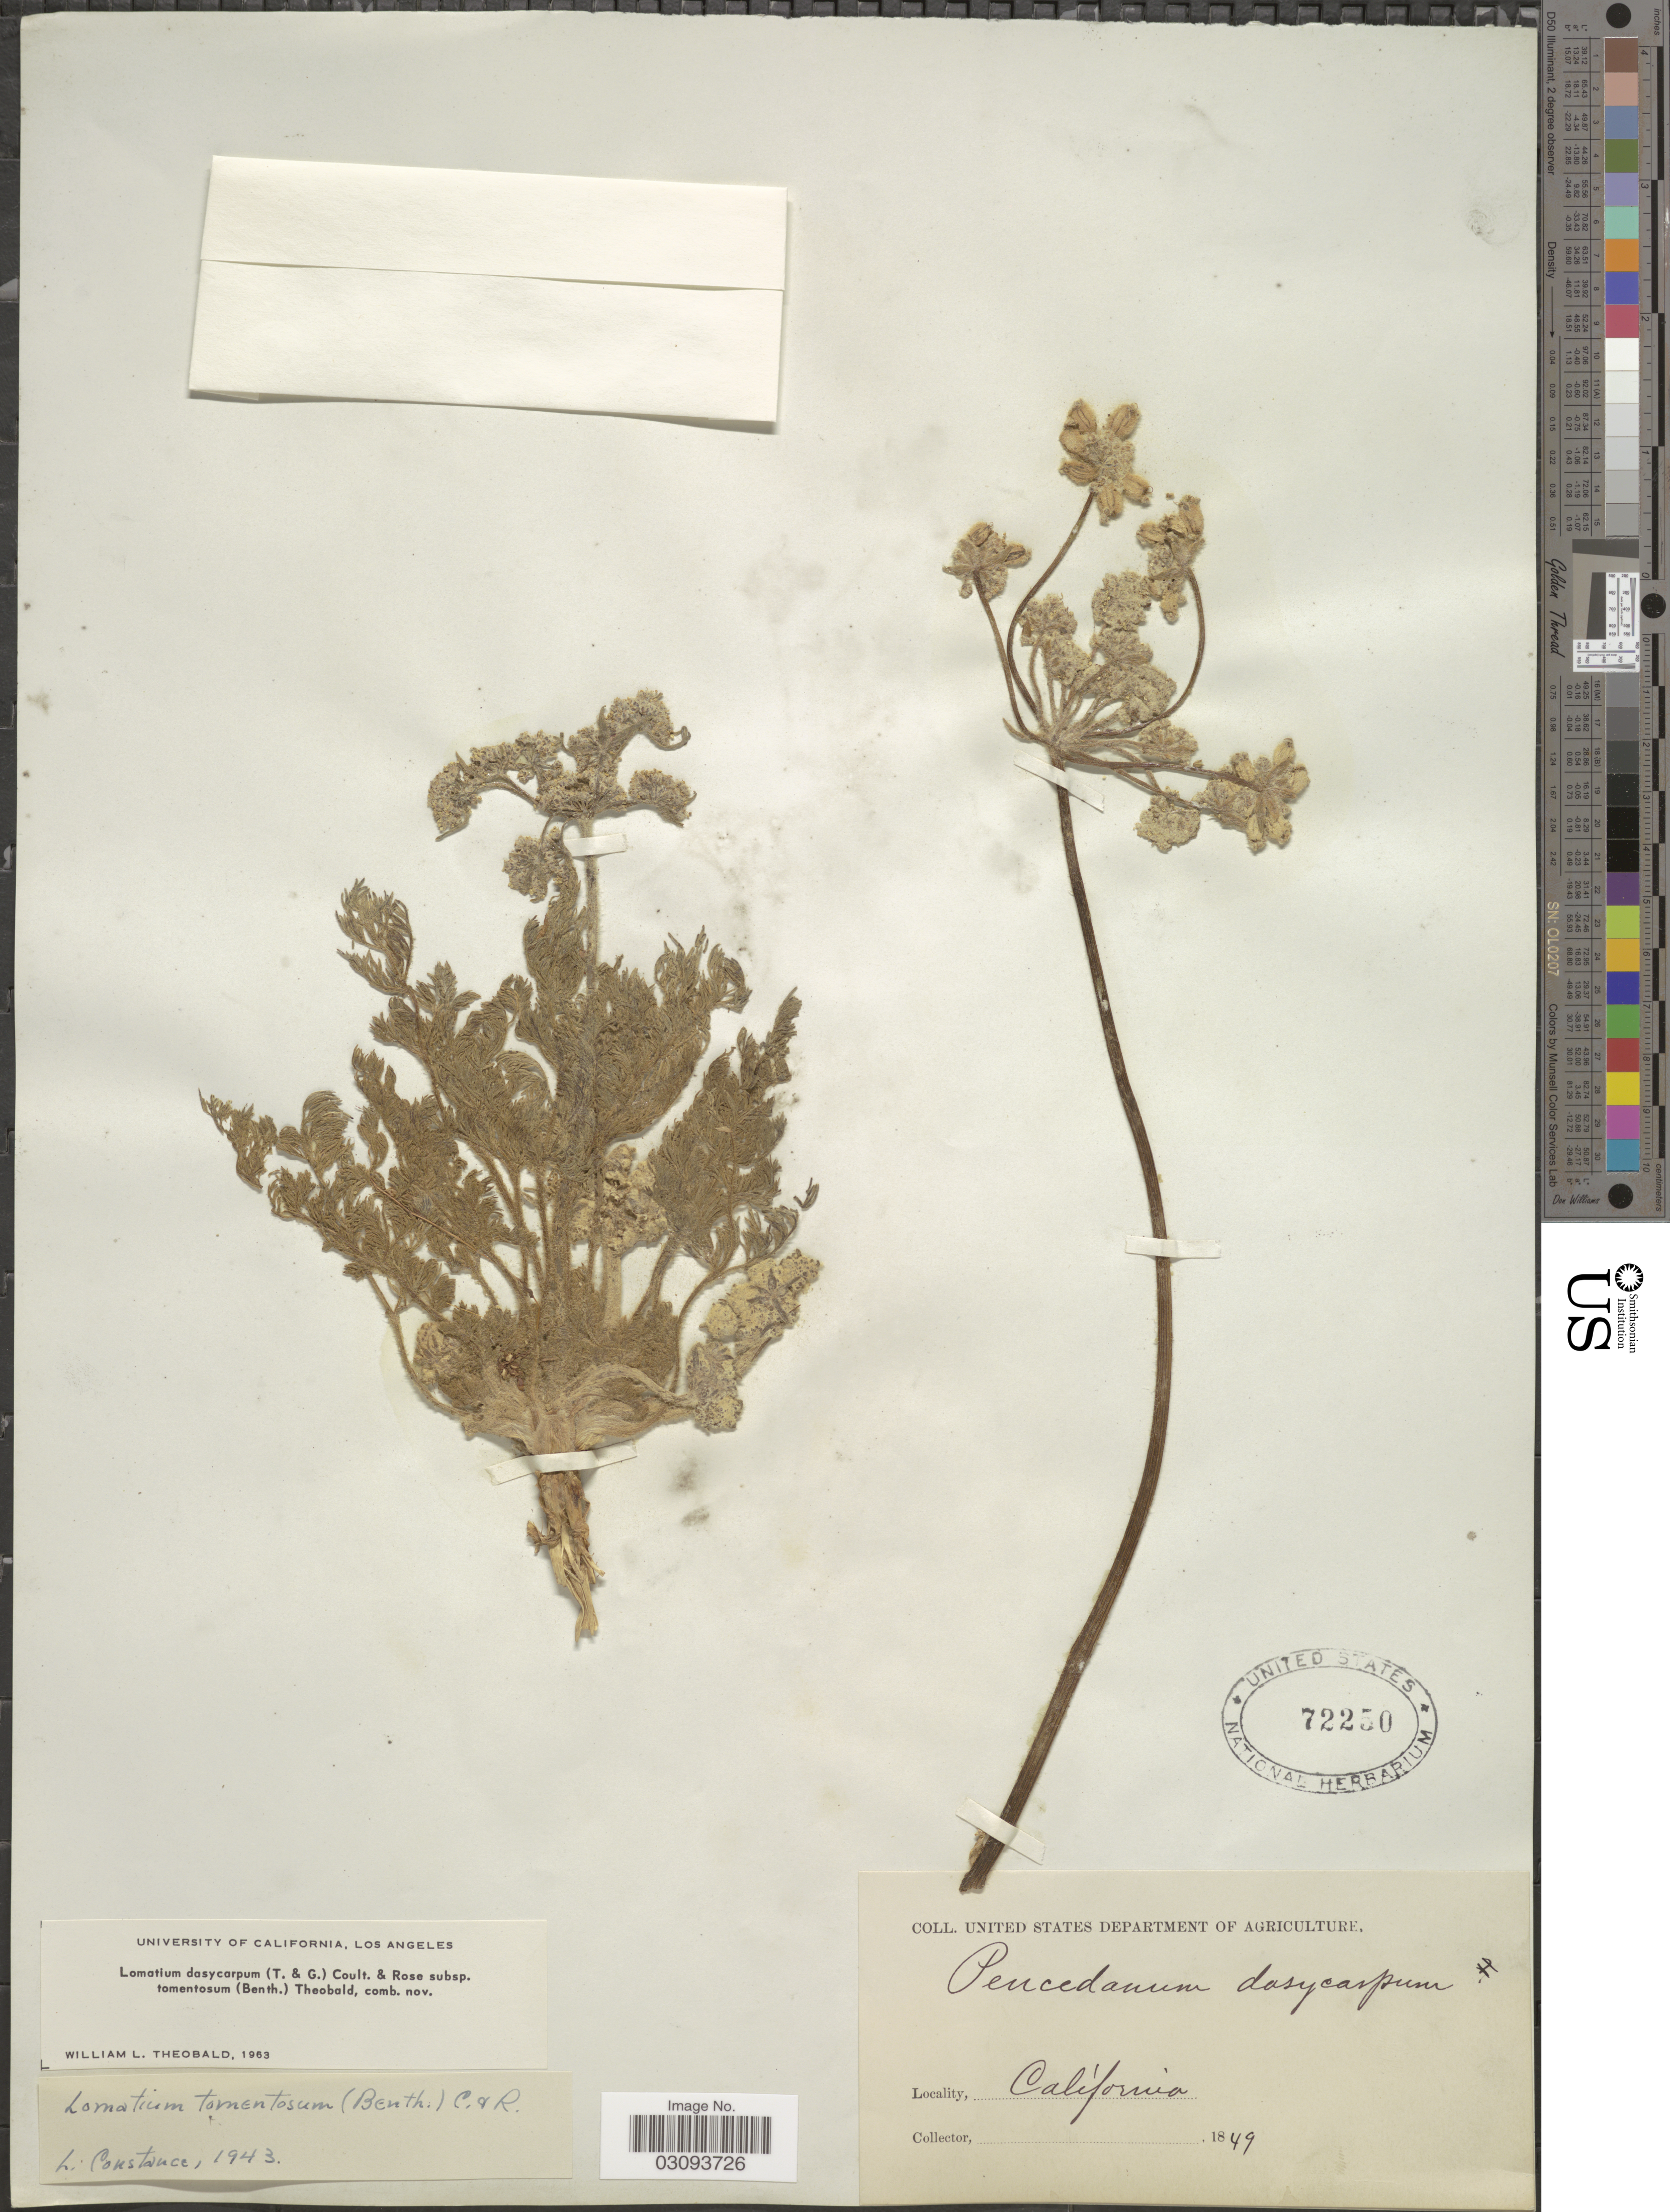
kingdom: Plantae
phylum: Tracheophyta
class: Magnoliopsida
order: Apiales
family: Apiaceae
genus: Lomatium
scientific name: Lomatium dasycarpum subsp. tomentosum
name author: (Benth.) W.L. Theob.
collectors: United States Department of Agriculture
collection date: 1849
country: United States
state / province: California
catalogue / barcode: US 72250